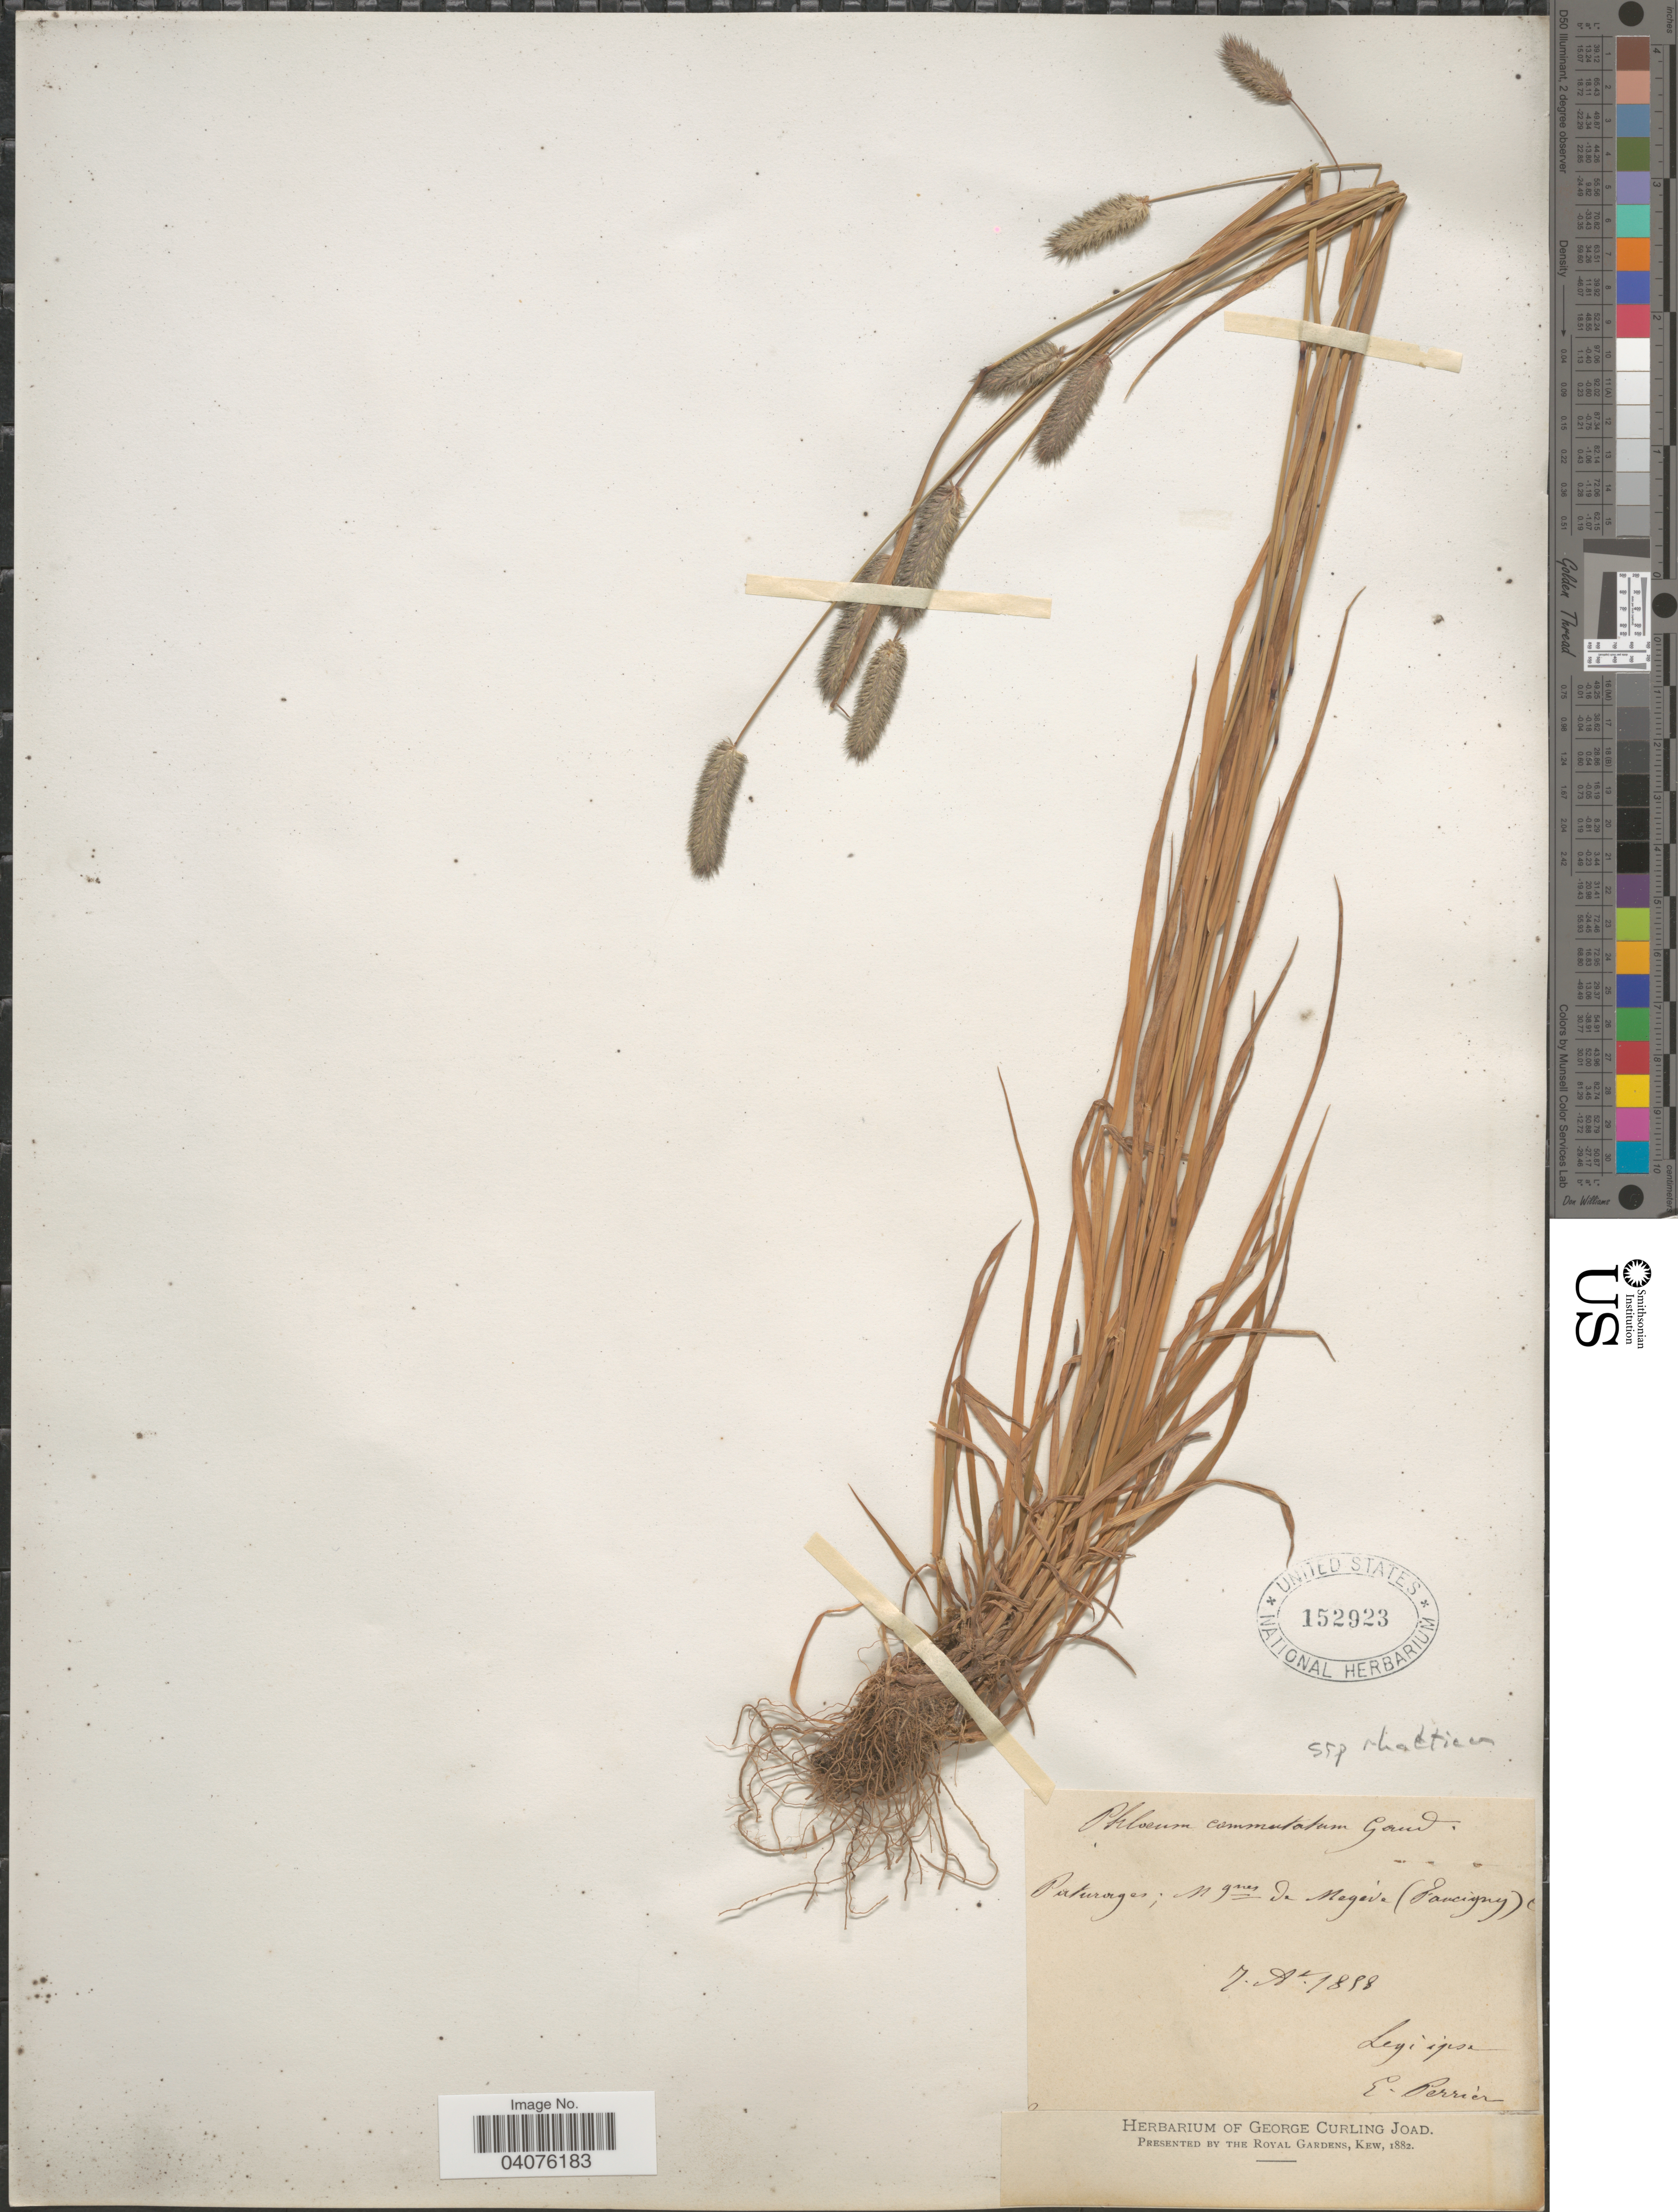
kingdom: Plantae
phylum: Tracheophyta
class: Liliopsida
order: Poales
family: Poaceae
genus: Phleum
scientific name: Phleum alpinum subsp. rhaeticum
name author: Humphries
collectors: E. Perrier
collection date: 1858-08-07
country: France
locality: Paturages; Mgnes de Megève (Savigny).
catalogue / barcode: US 152923